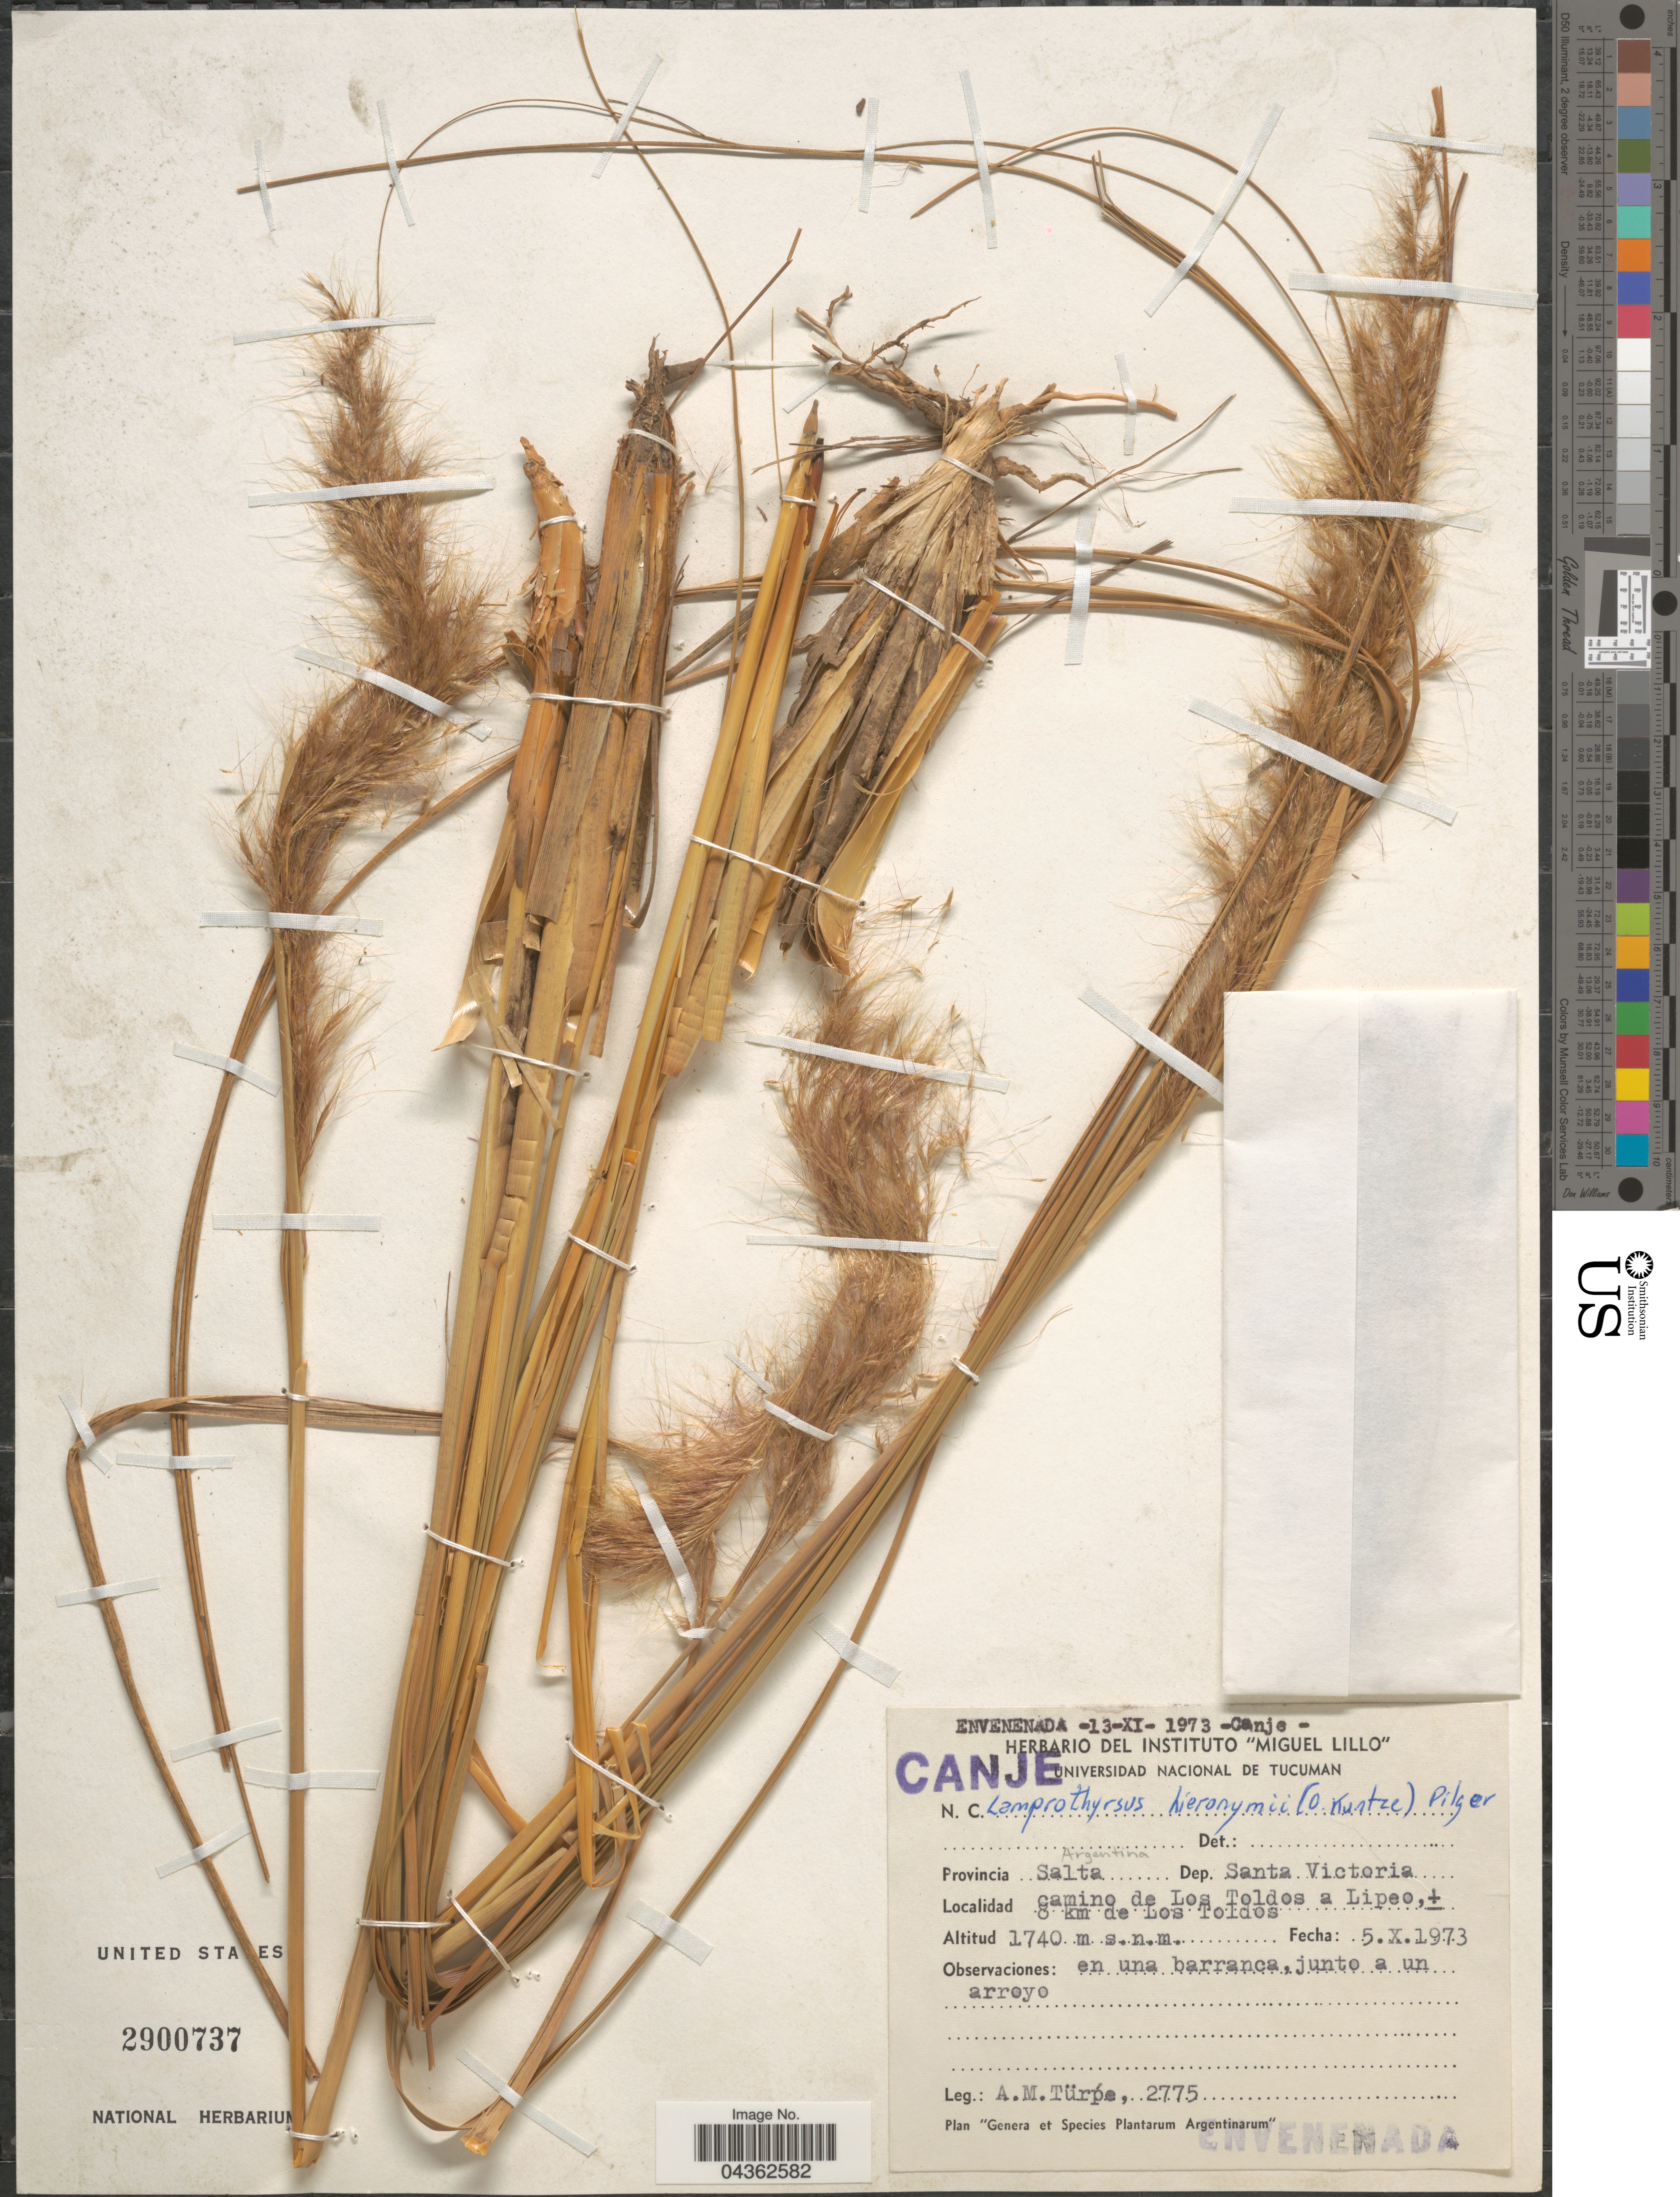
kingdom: Plantae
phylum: Tracheophyta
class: Liliopsida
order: Poales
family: Poaceae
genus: Cortaderia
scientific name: Cortaderia hieronymi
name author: (Kuntze) H.P. Linder & N.P. Barker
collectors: A. Türpe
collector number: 2775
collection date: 1973-10-05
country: Argentina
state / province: Salta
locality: Dep. Santa Victoria. Camino de Los Toldos a Lipeo, ± 8 km de Los Toldos.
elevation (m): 1740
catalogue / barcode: US 2900737